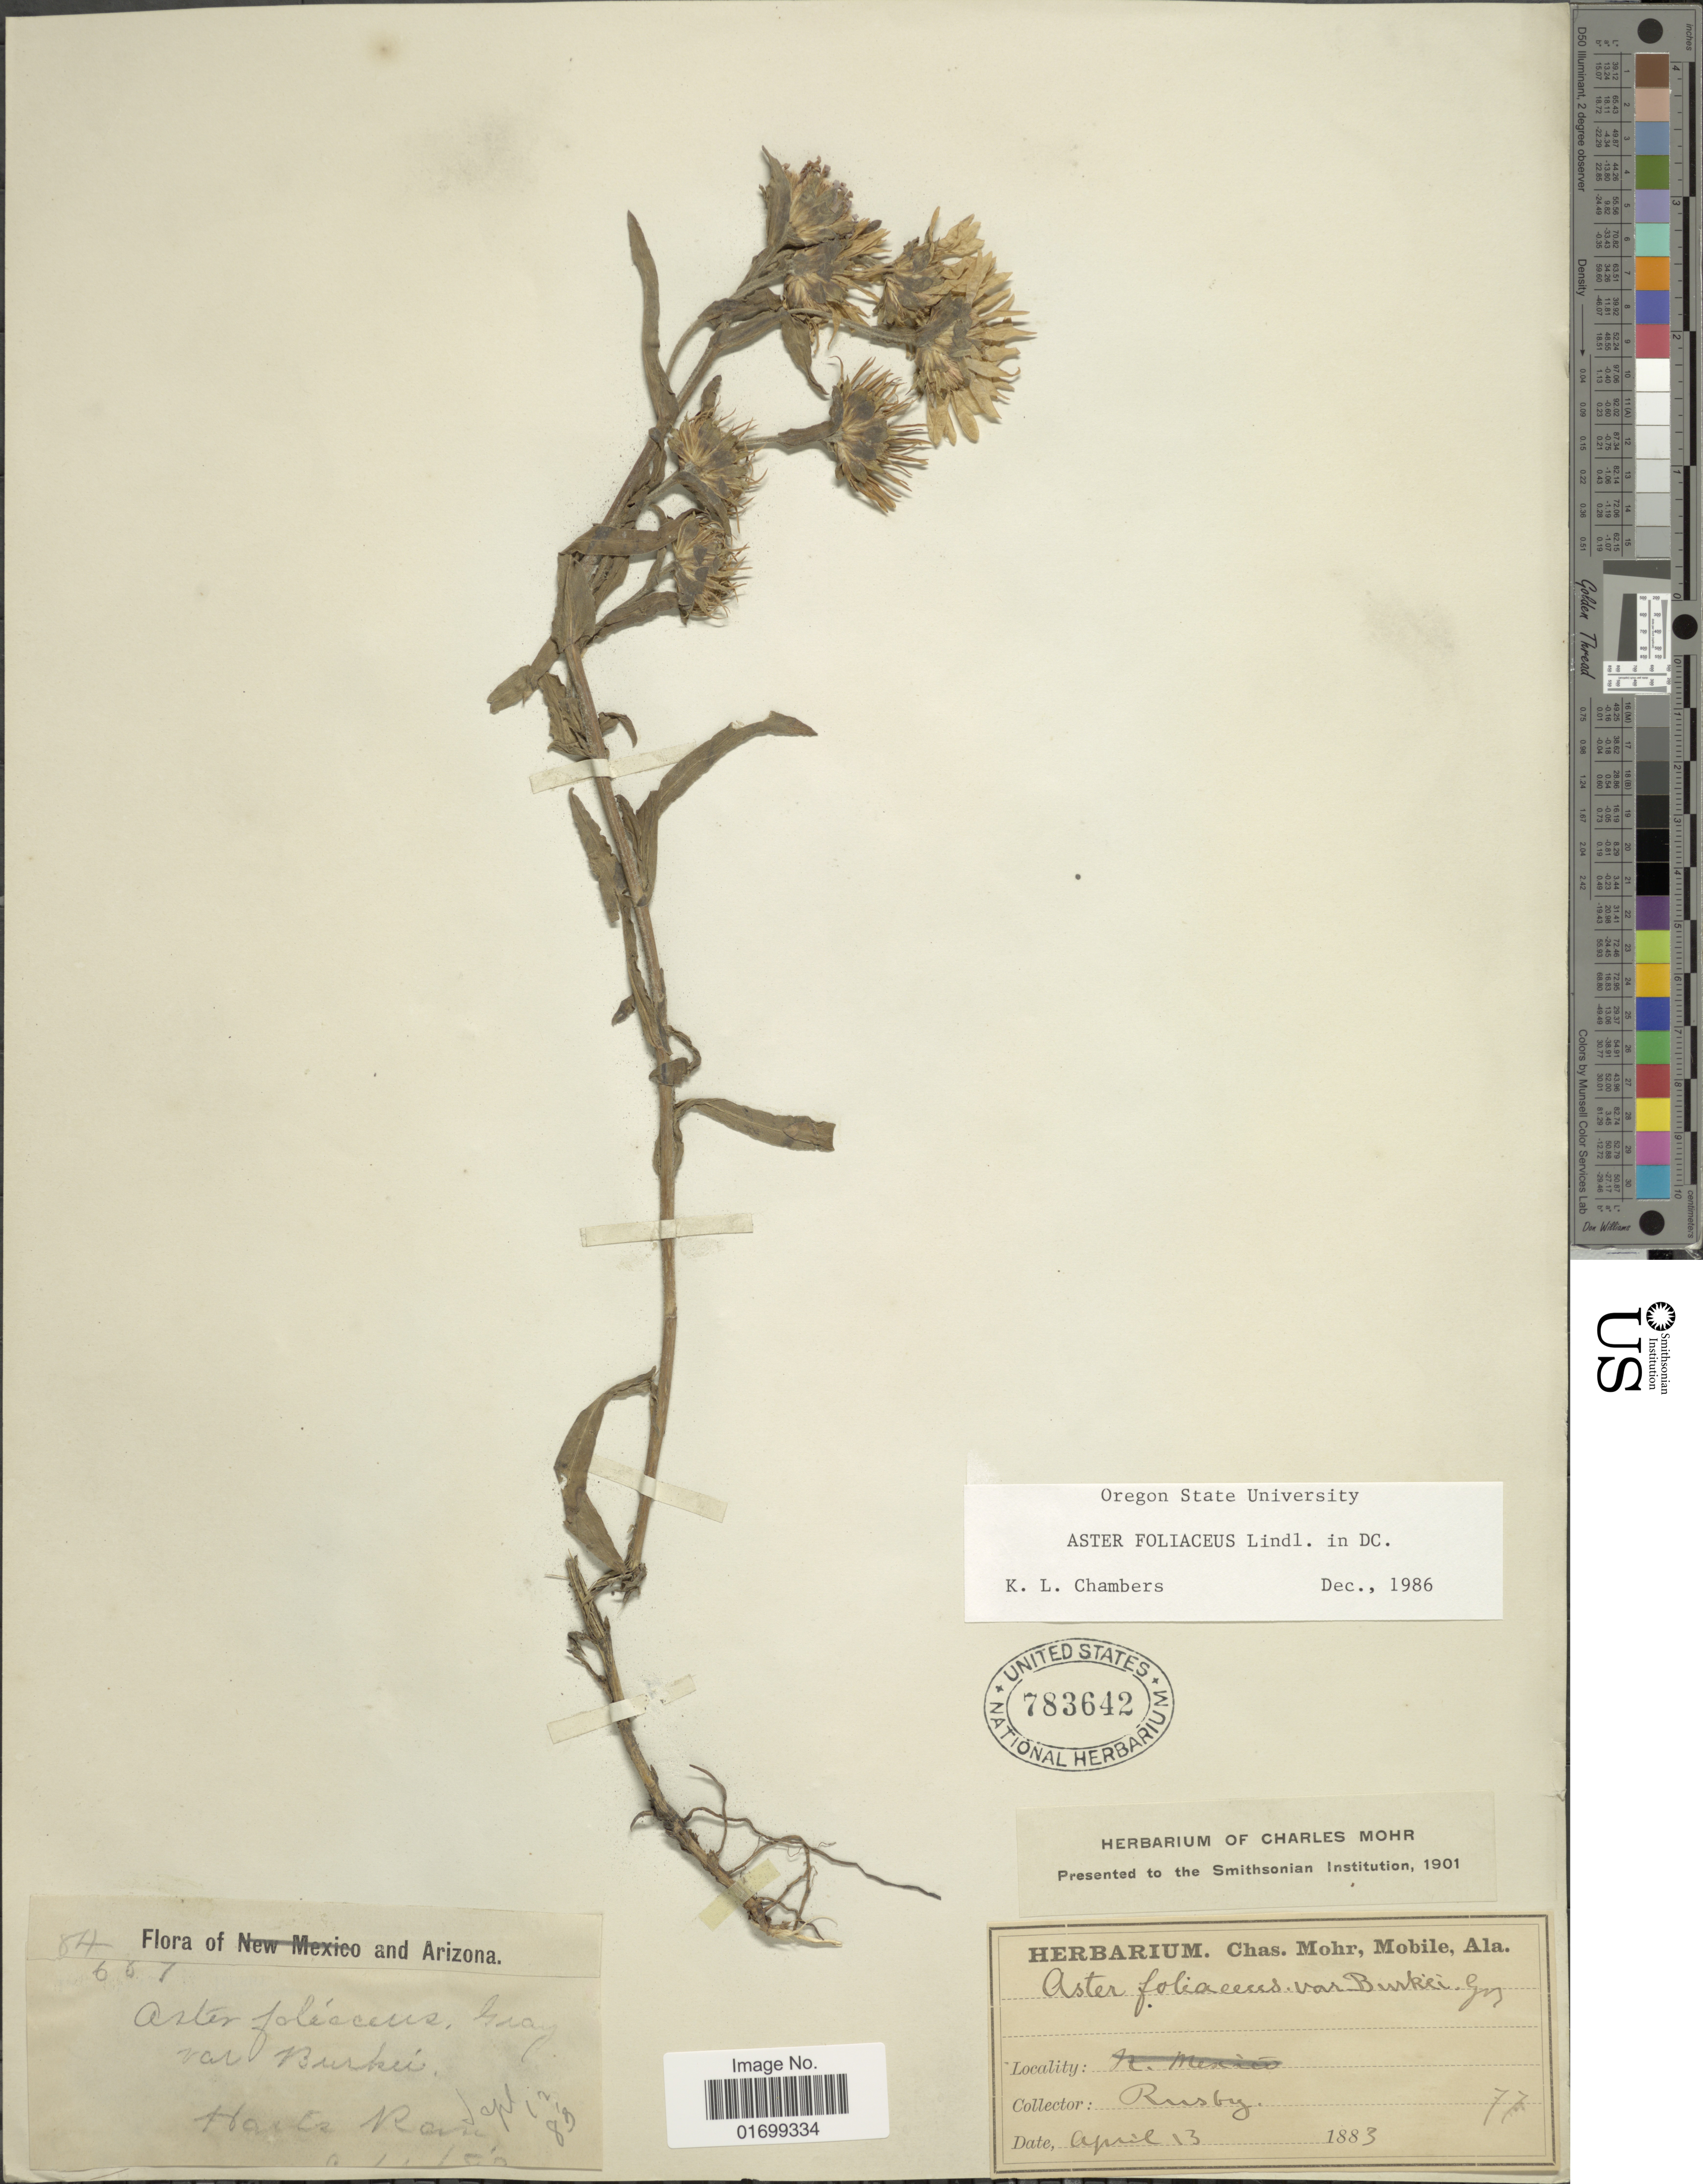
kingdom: Plantae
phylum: Tracheophyta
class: Magnoliopsida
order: Asterales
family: Asteraceae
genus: Symphyotrichum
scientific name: Symphyotrichum foliaceum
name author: (Lindl. ex DC.) G.L. Nesom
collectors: H. H. Rusby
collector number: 77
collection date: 1883-04-13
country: United States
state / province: Arizona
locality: Hartz Ran.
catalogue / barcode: US 783642